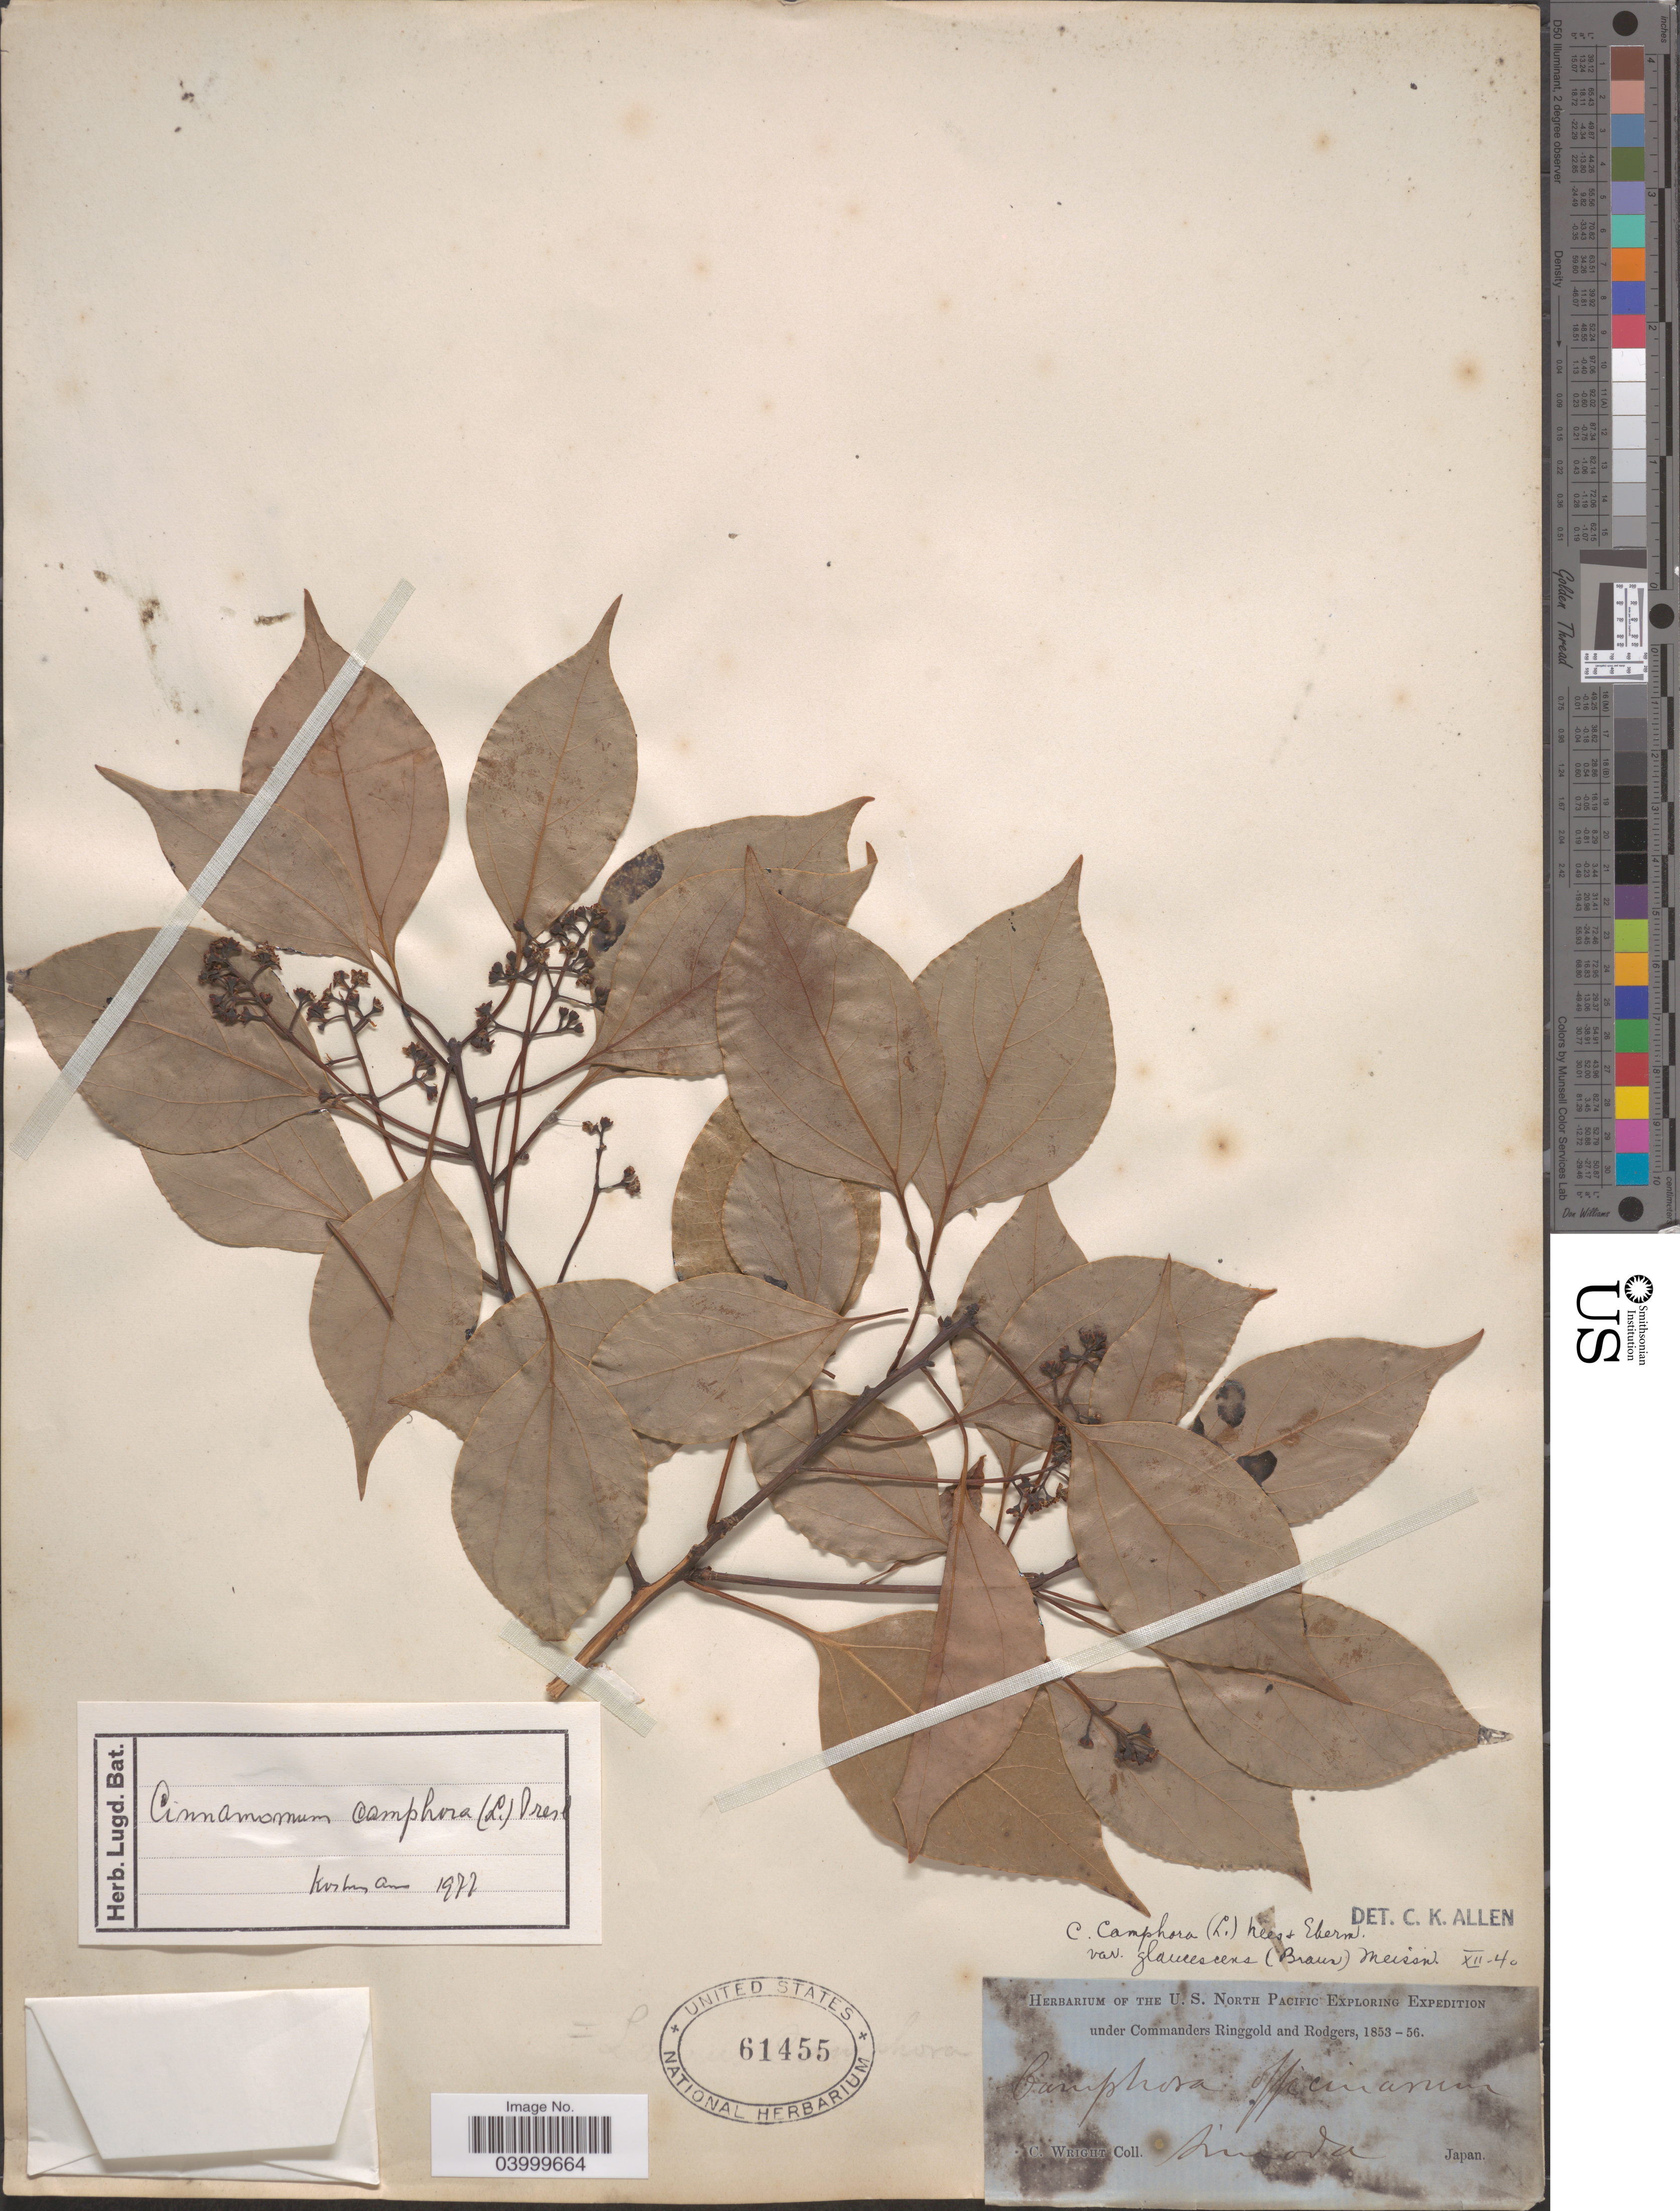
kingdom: Plantae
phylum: Tracheophyta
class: Magnoliopsida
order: Laurales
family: Lauraceae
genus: Cinnamomum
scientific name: Cinnamomum camphora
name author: (L.) J. Presl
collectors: C. Wright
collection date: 1853/1856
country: Japan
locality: Simoda.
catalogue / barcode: US 61455